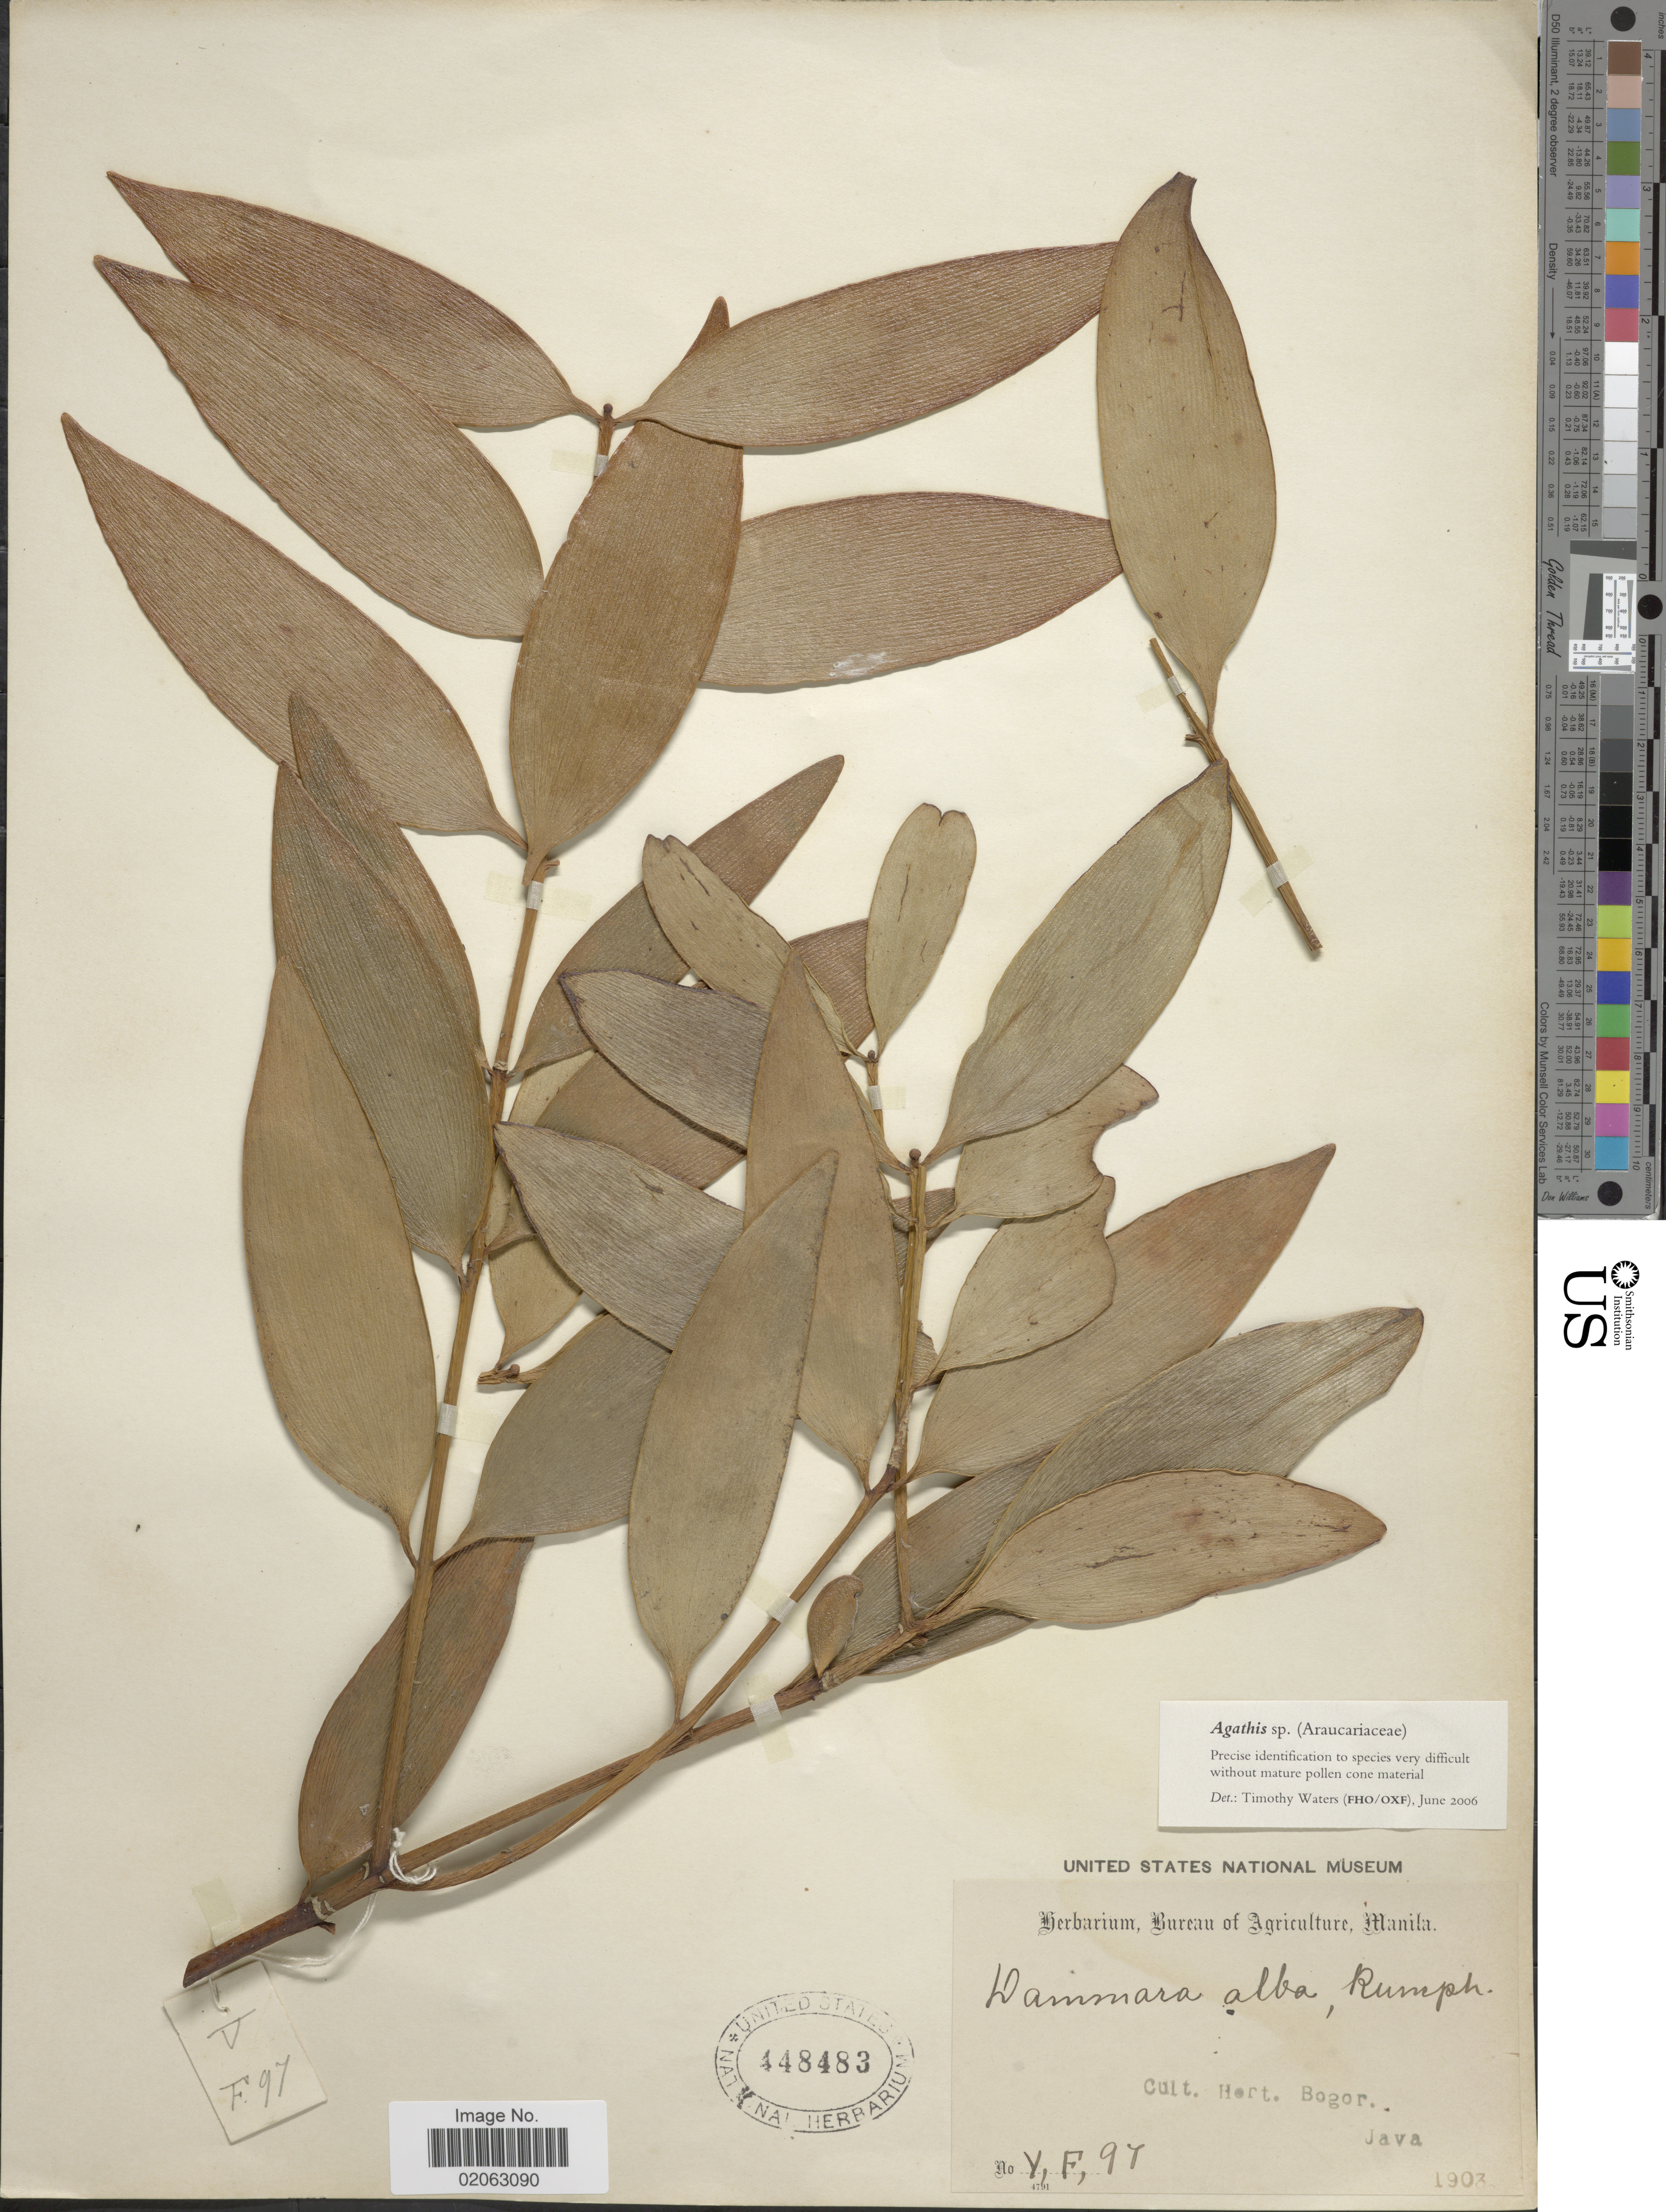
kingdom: Plantae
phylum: Tracheophyta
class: Pinopsida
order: Pinales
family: Araucariaceae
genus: Agathis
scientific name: Agathis sp.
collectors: ex Herb. Bur. Agric. Manila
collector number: Y, F, 97*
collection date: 1903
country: Indonesia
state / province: Java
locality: Cult. Hort. Bogor. Java.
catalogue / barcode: US 448483